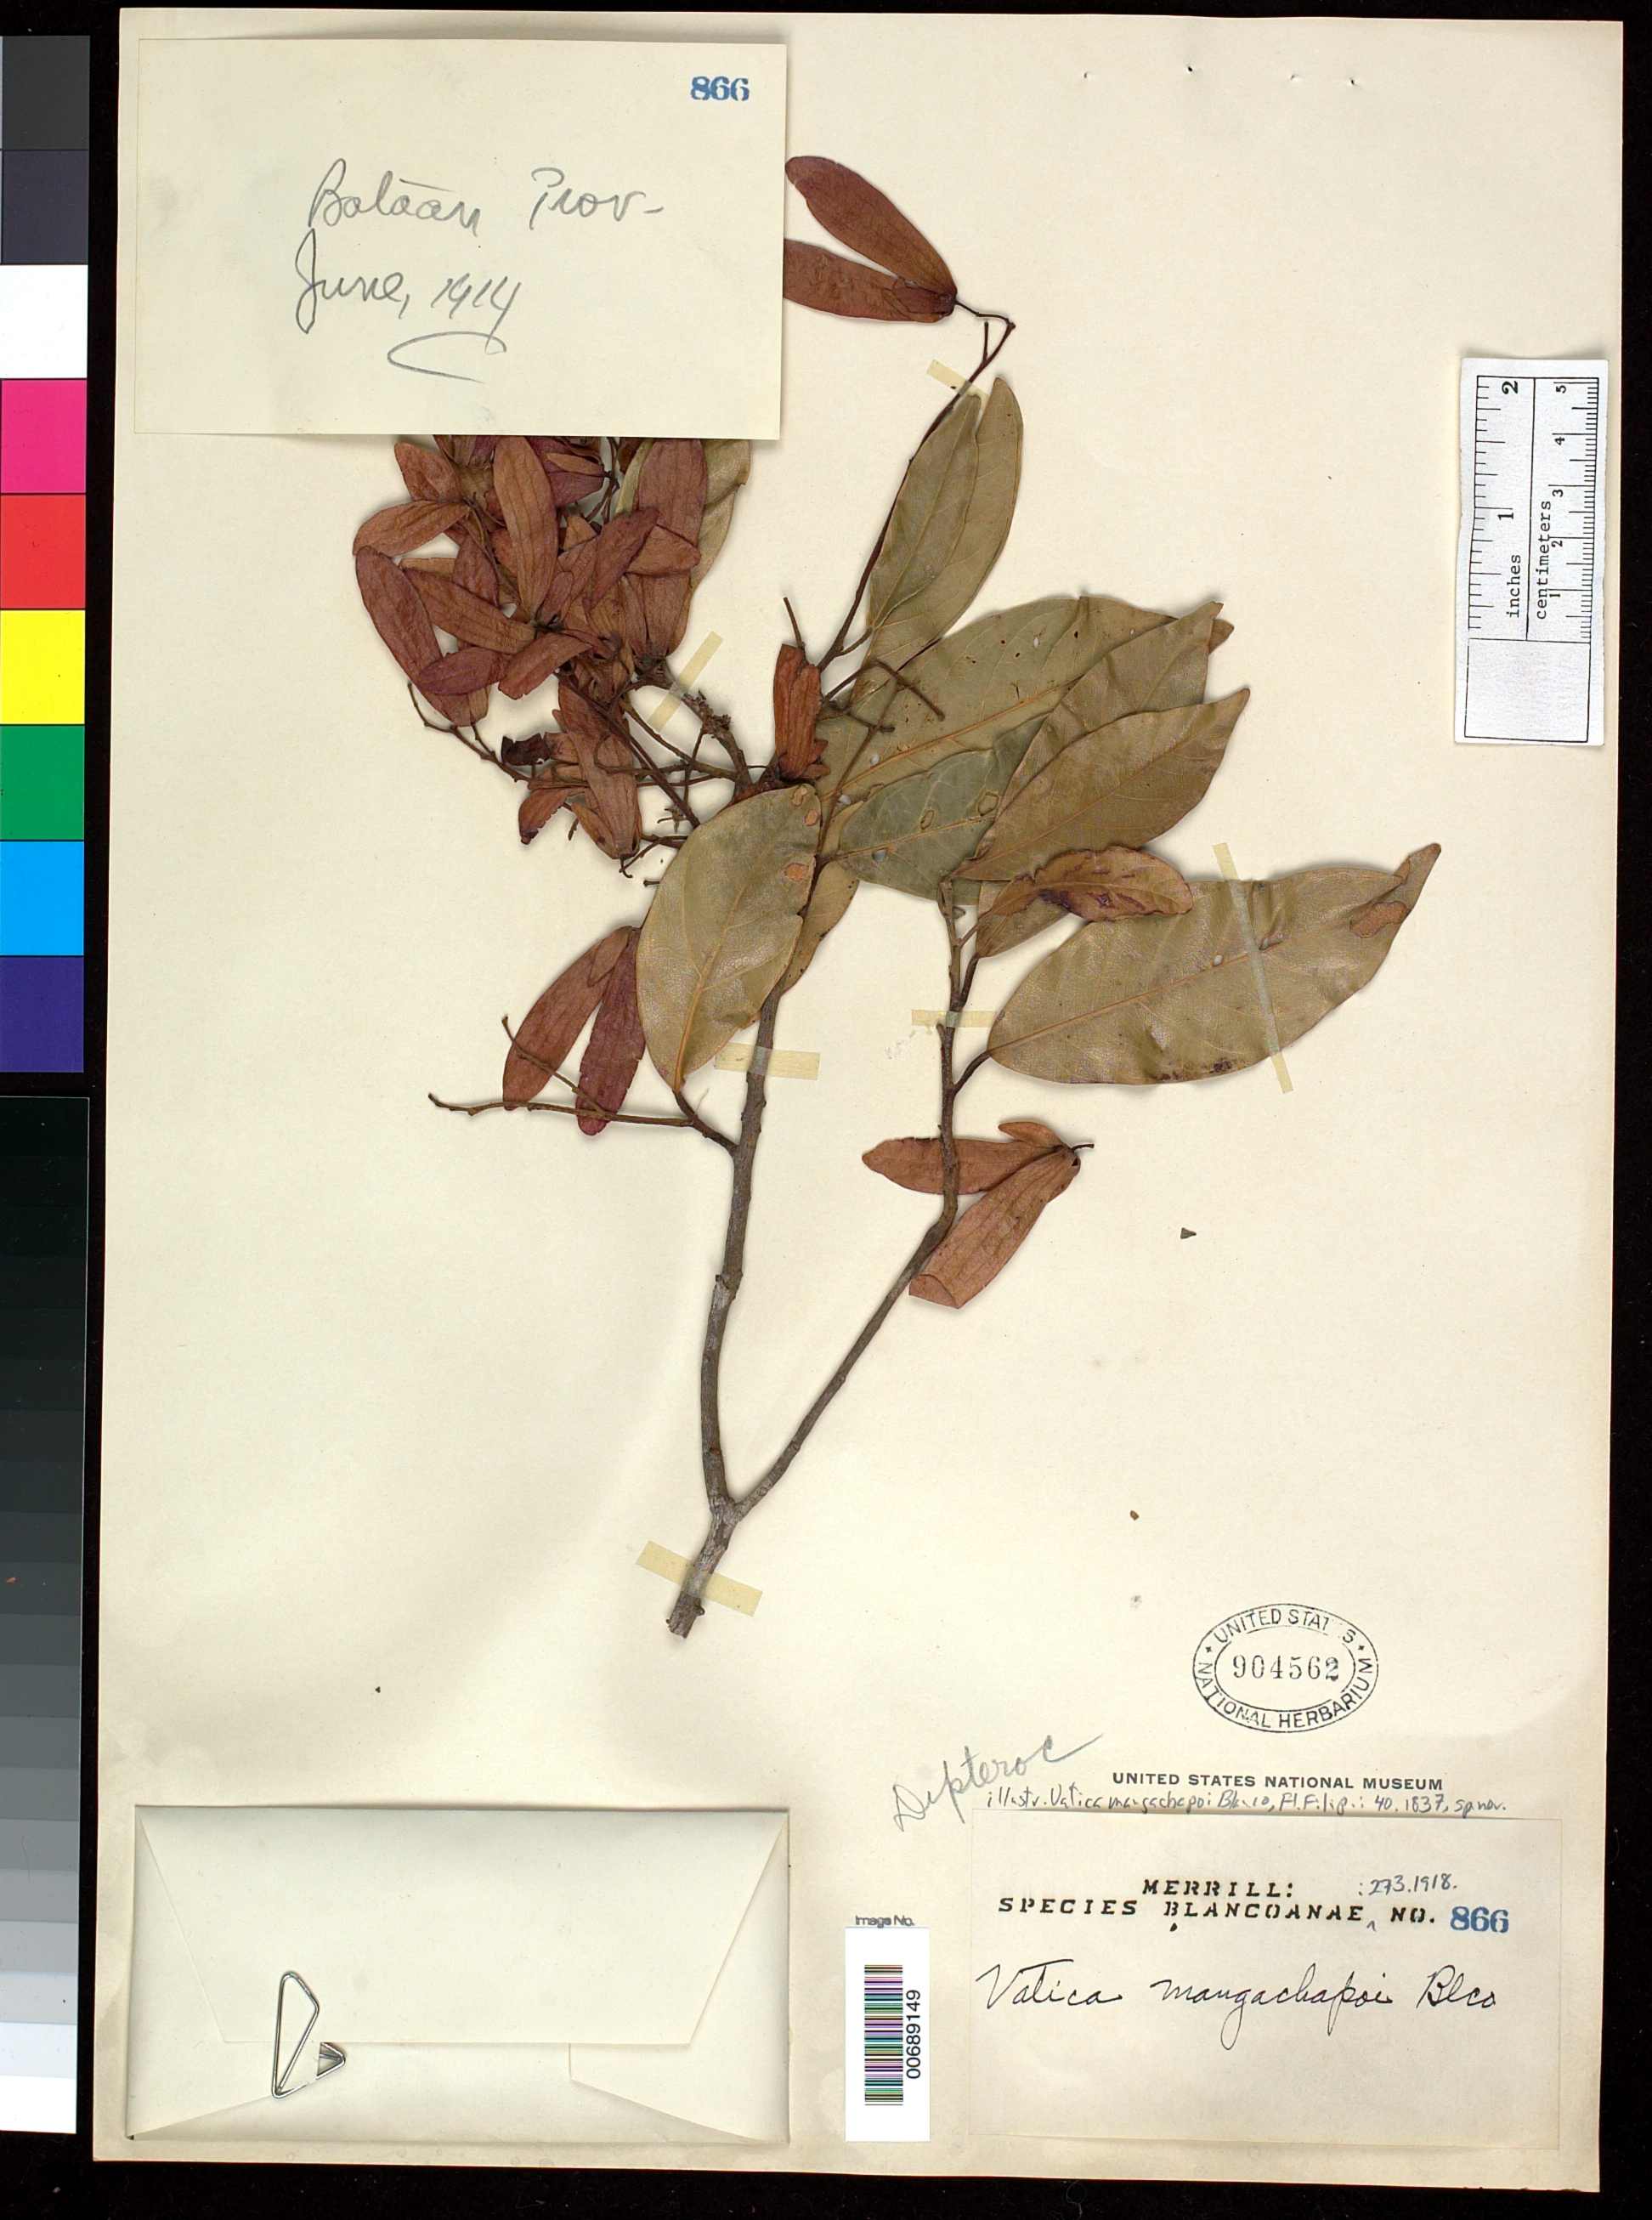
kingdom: Plantae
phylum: Tracheophyta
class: Magnoliopsida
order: Malvales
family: Dipterocarpaceae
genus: Vatica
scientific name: Vatica mangachapoi subsp. mangachapoi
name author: Blanco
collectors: E. D. Merrill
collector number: Sp. Blancoan. 0866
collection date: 1914-06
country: Philippines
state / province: Central Luzon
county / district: Bataan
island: Luzon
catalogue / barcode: US 904562